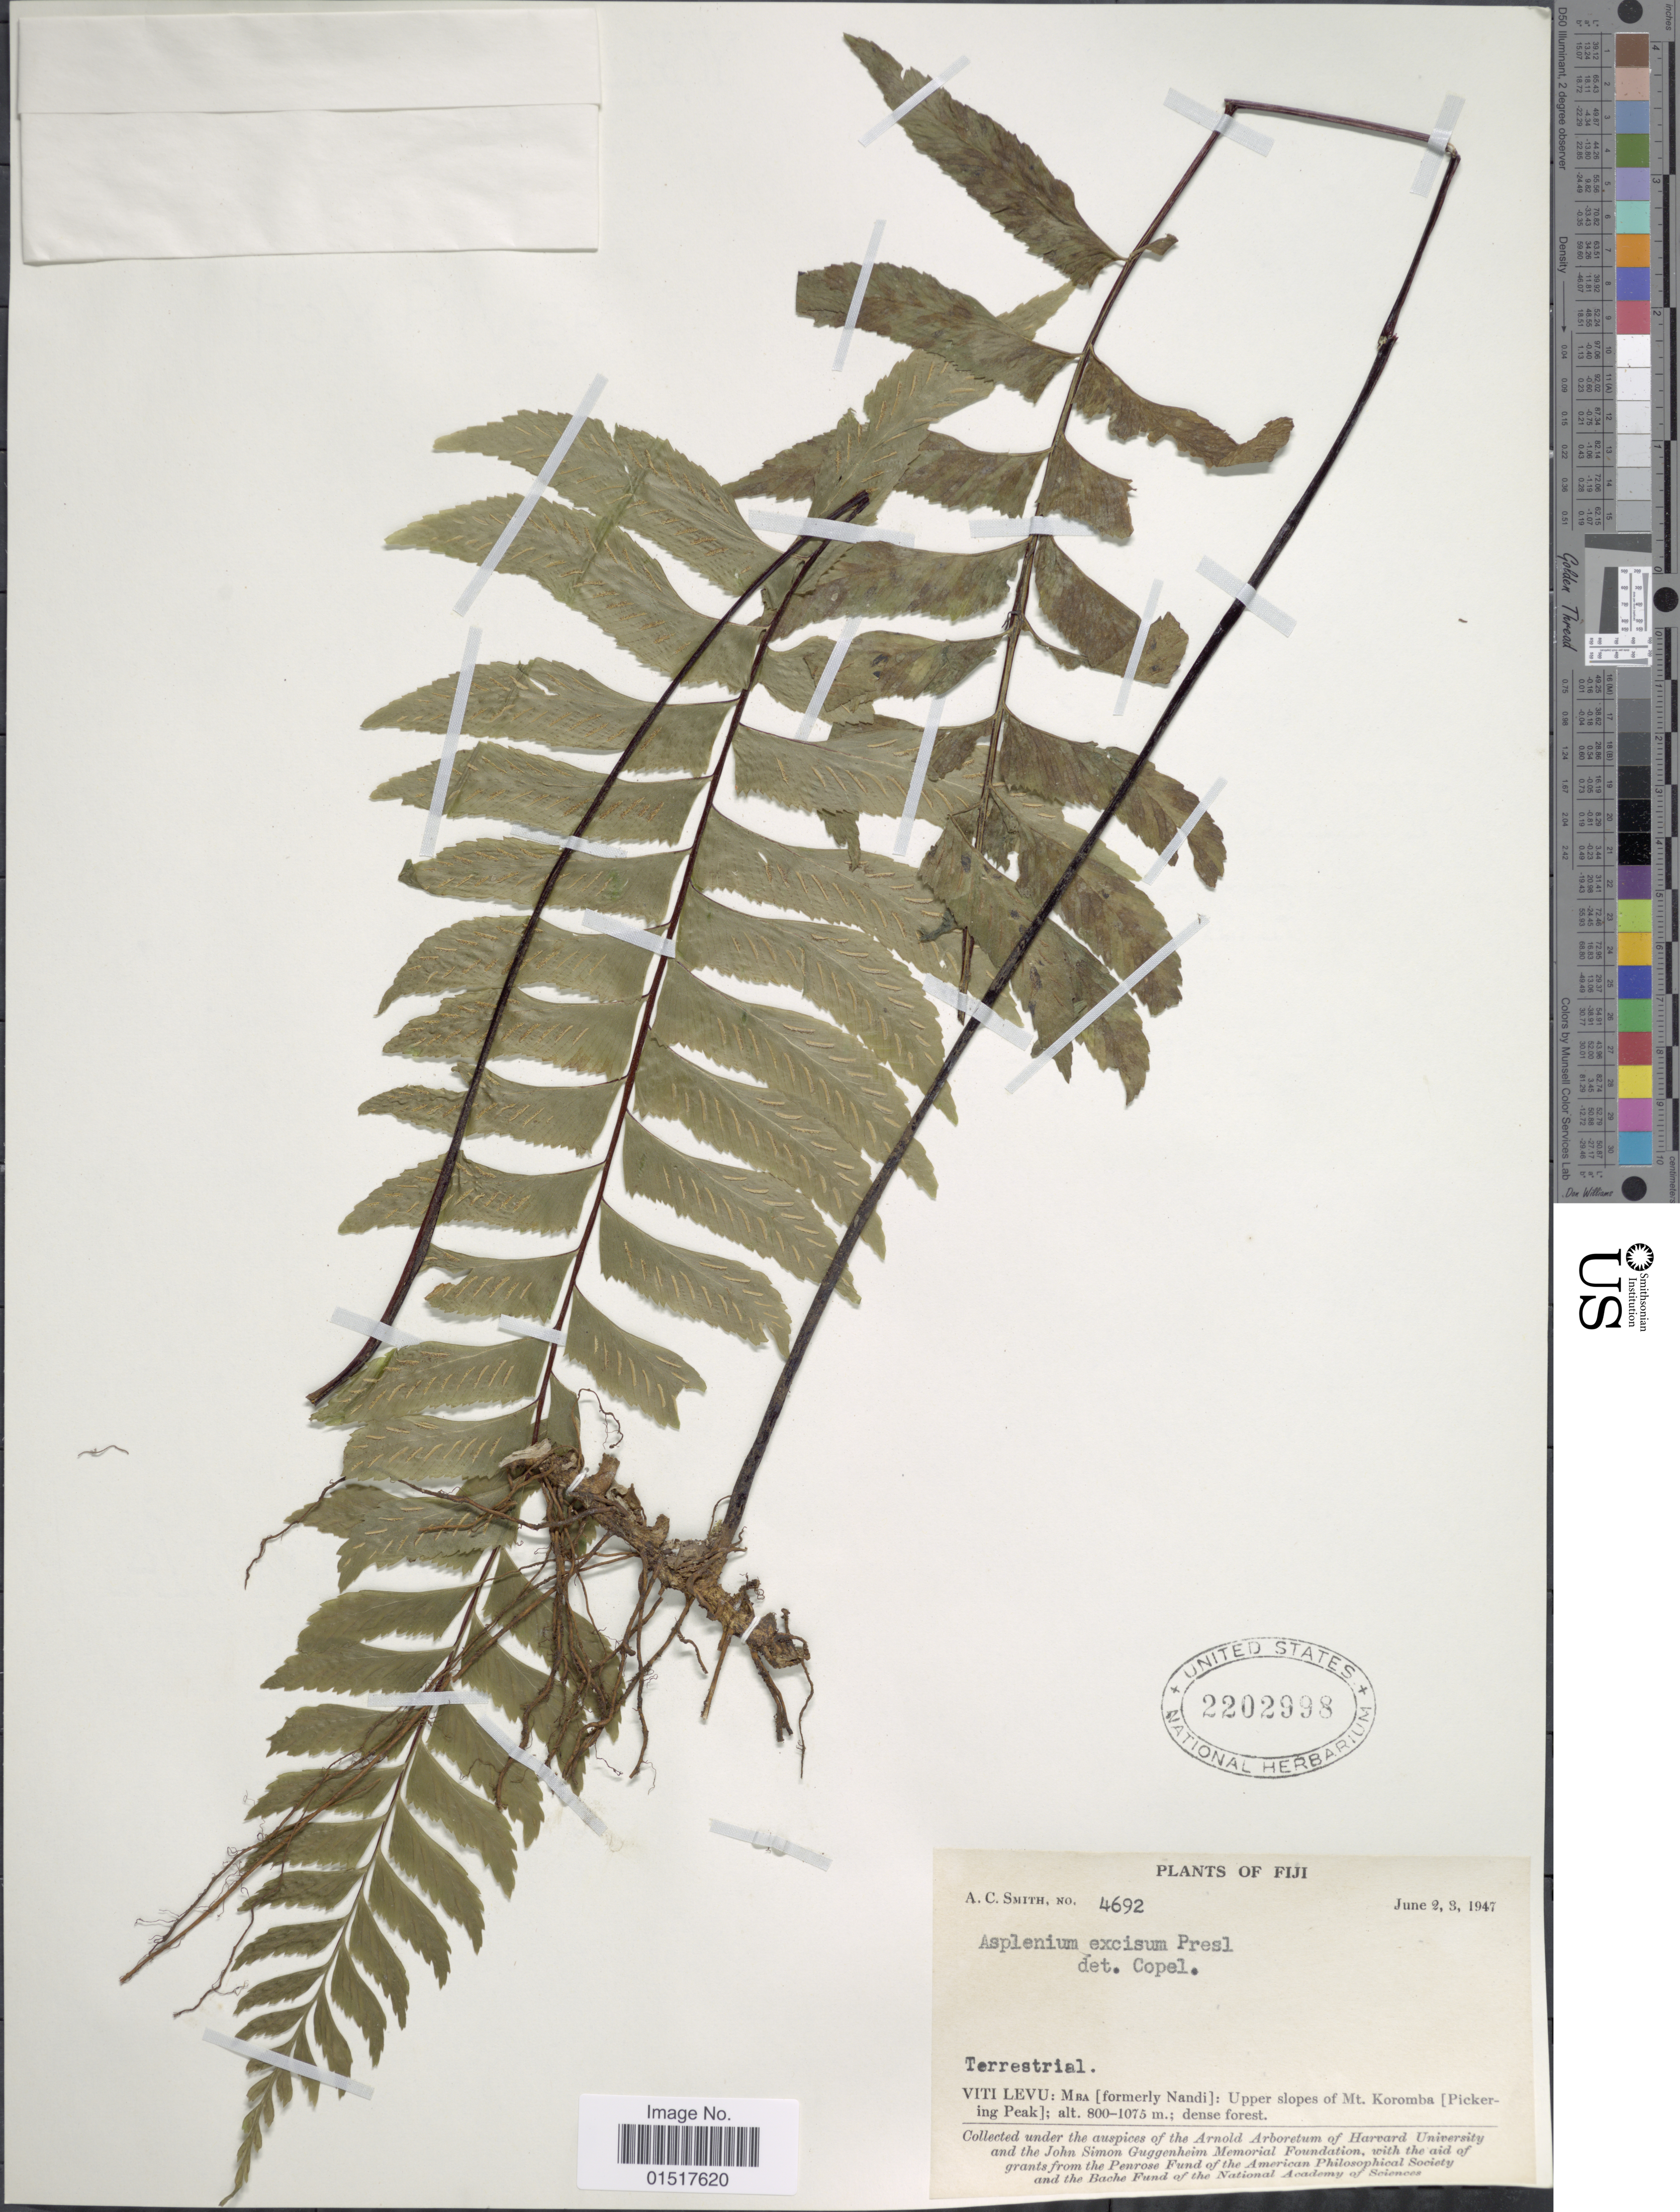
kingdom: Plantae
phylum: Tracheophyta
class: Polypodiopsida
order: Polypodiales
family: Aspleniaceae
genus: Hymenasplenium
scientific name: Hymenasplenium excisum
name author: C. Presl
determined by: Wagner, W. L., (BOT), Smithsonian Institution - National Museum of Natural History (UNITED STATES)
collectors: A. C. Smith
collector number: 4692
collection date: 1947-06-02/1947-06-03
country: Fiji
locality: Viti Levu: Mba [formerly Nandi]: Upper slopes of Mt. Koromba [Pickering Peak].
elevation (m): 800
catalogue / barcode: US 2202998